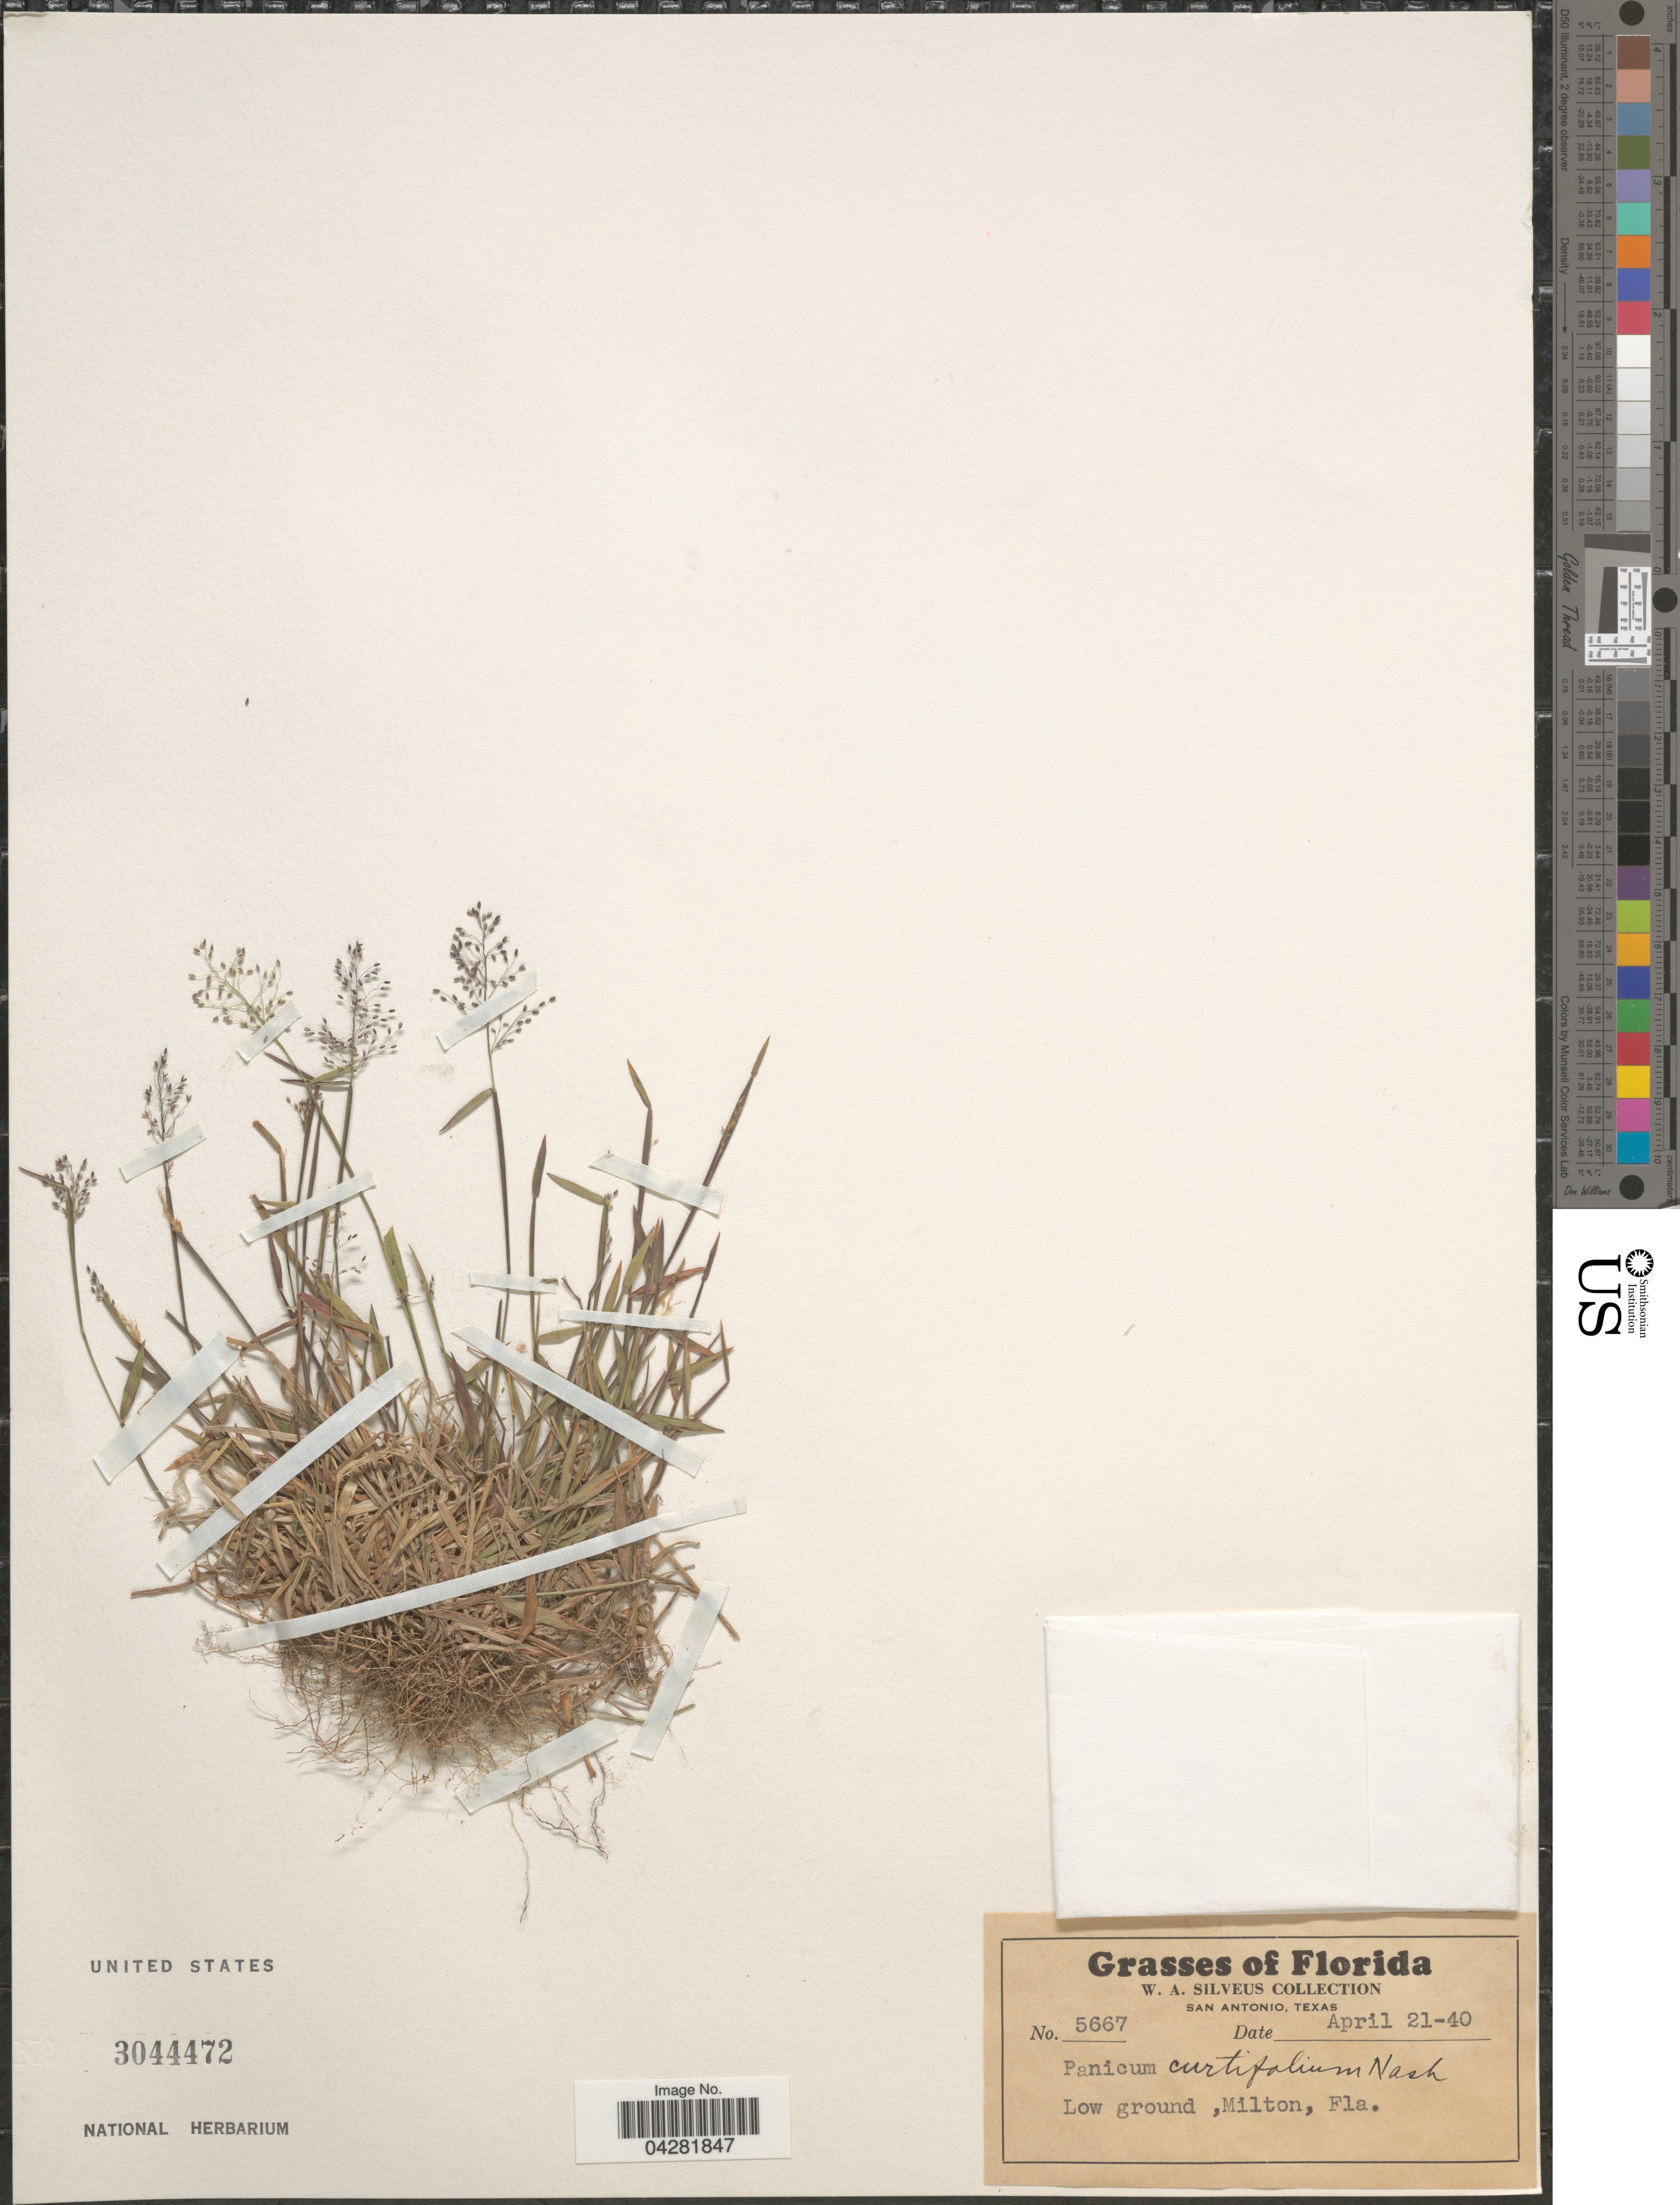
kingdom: Plantae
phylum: Tracheophyta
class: Liliopsida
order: Poales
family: Poaceae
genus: Dichanthelium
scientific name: Dichanthelium ensifolium var. ensifolium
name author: (Baldwin ex Elliot) Gould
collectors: W. Silveus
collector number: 5667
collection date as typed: Transcribed d/m/y: 21/4/40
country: United States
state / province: Florida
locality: Milton.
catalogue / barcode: US 3044472